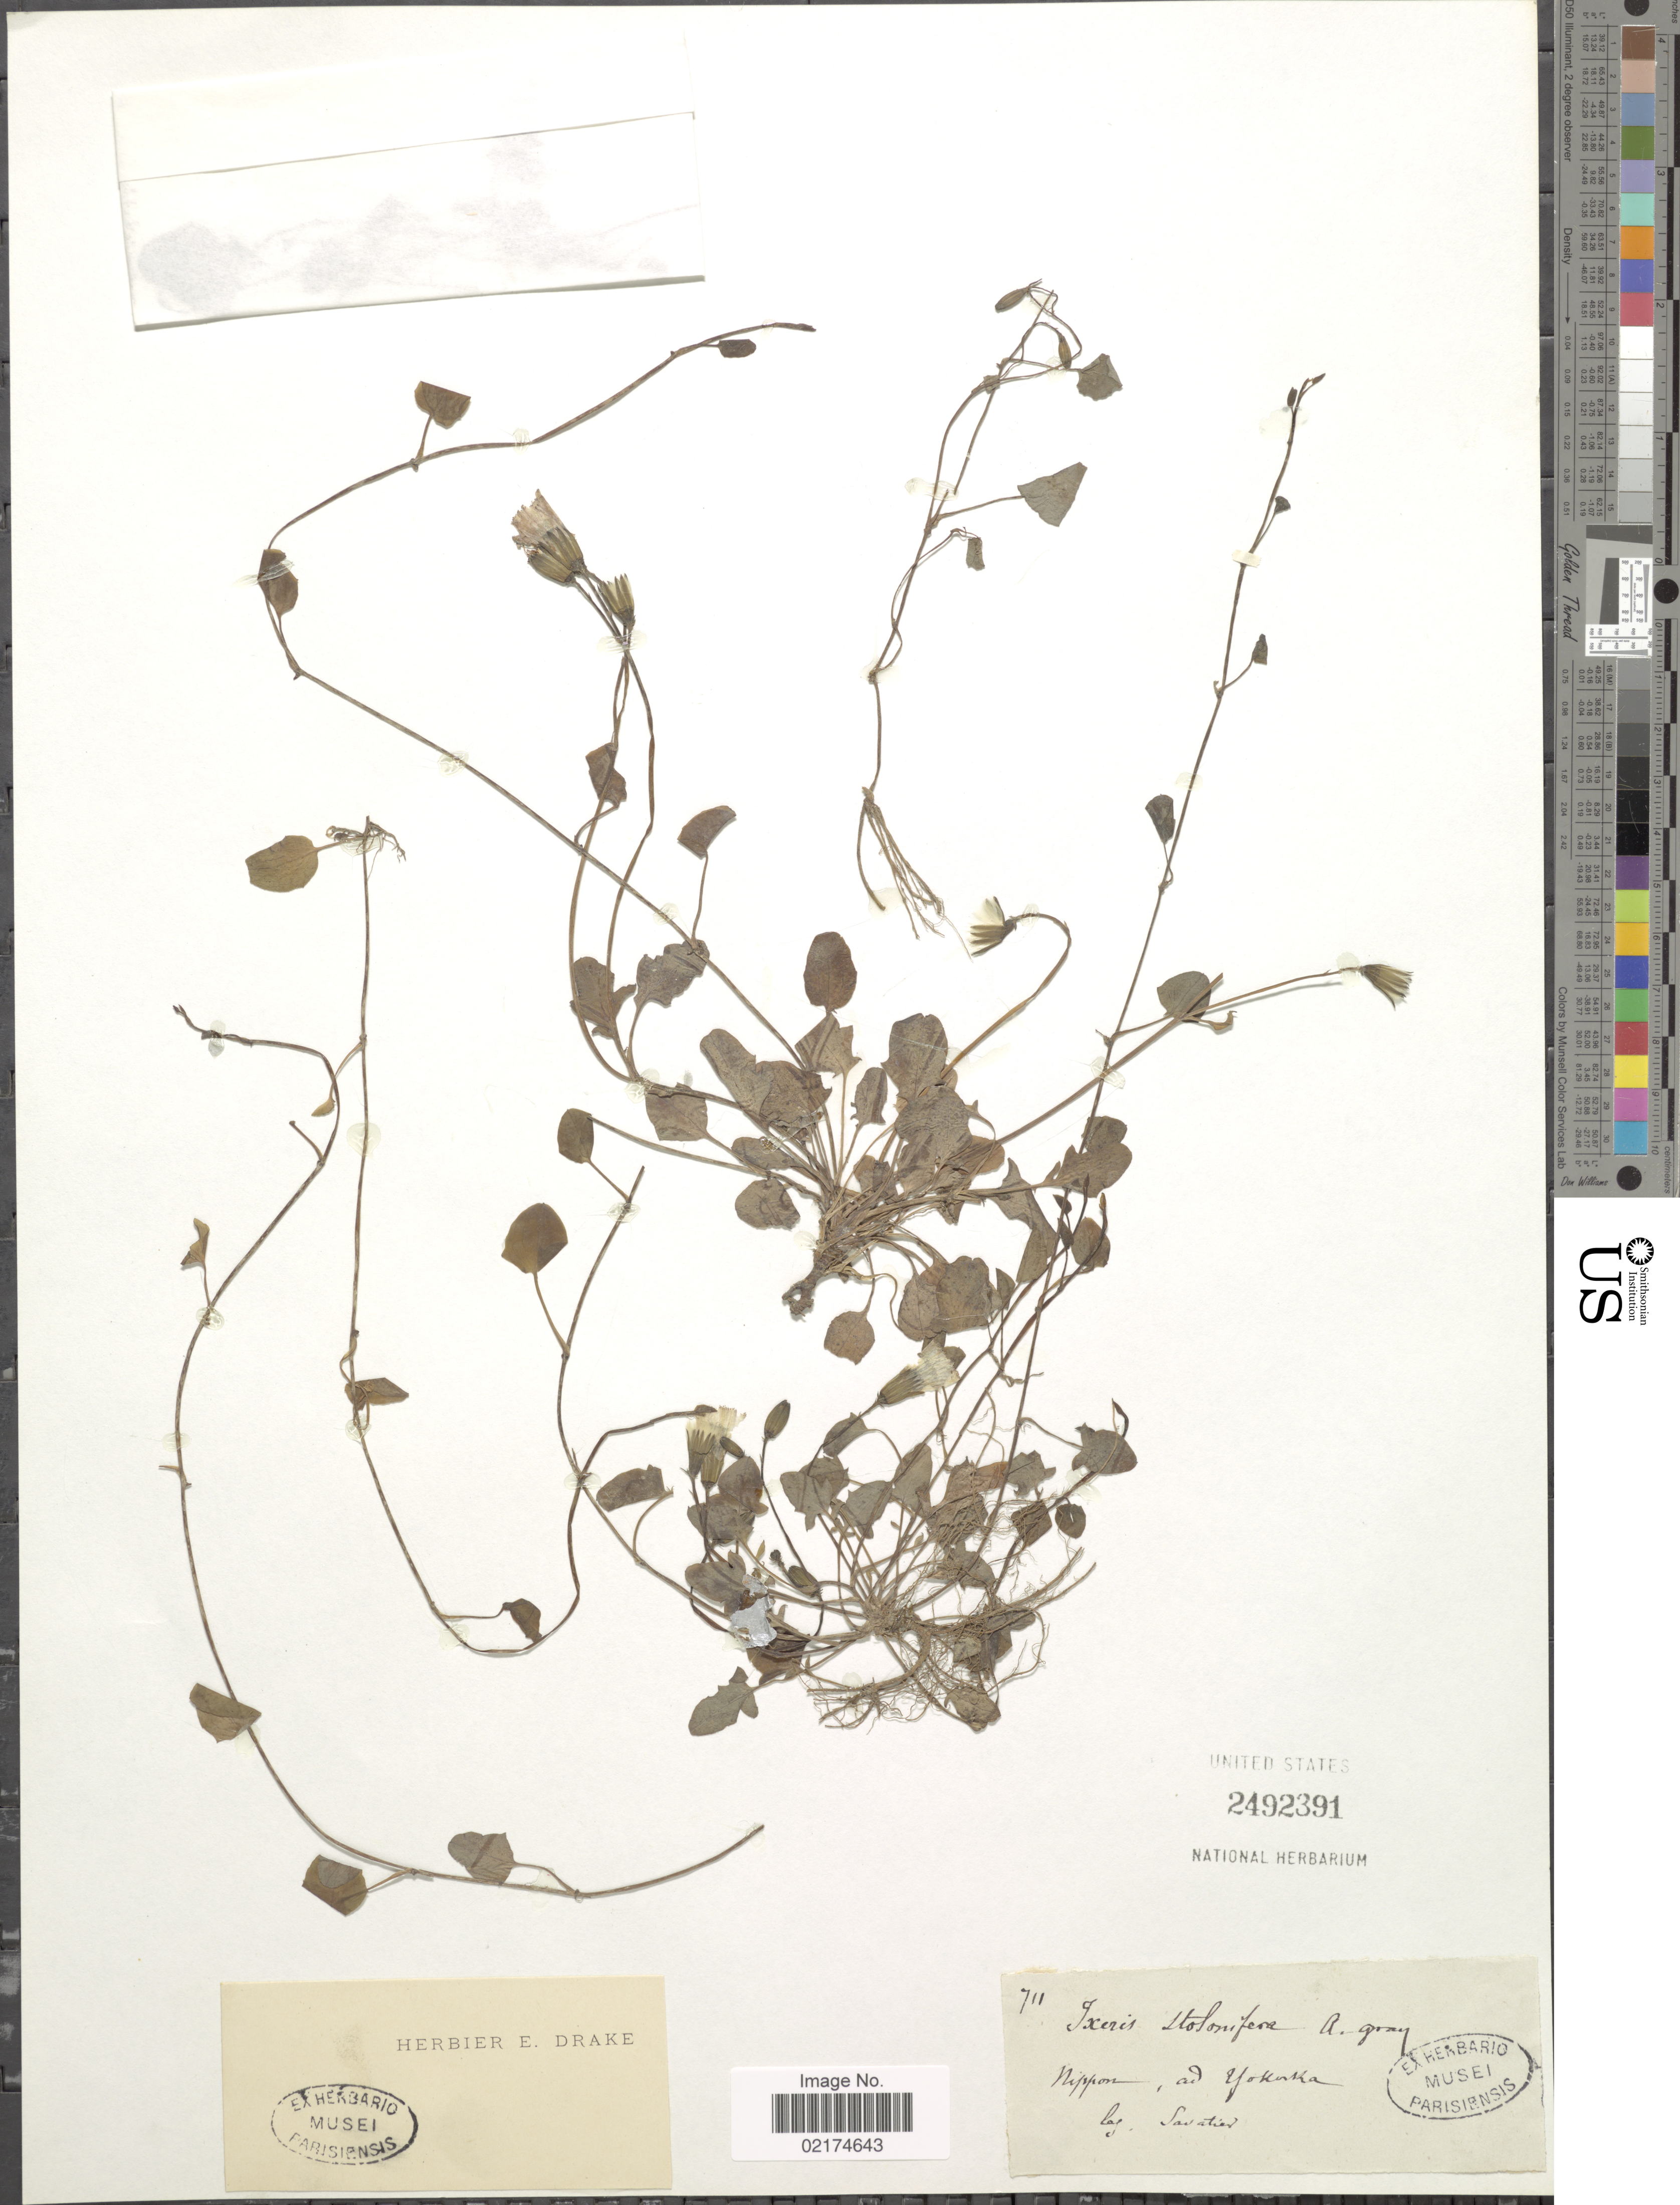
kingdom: Plantae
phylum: Tracheophyta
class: Magnoliopsida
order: Asterales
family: Asteraceae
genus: Ixeris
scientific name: Ixeris stolonifera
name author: A. Gray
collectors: Savatier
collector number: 711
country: Japan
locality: Nippon, ad Yokosuka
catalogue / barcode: US 2492391